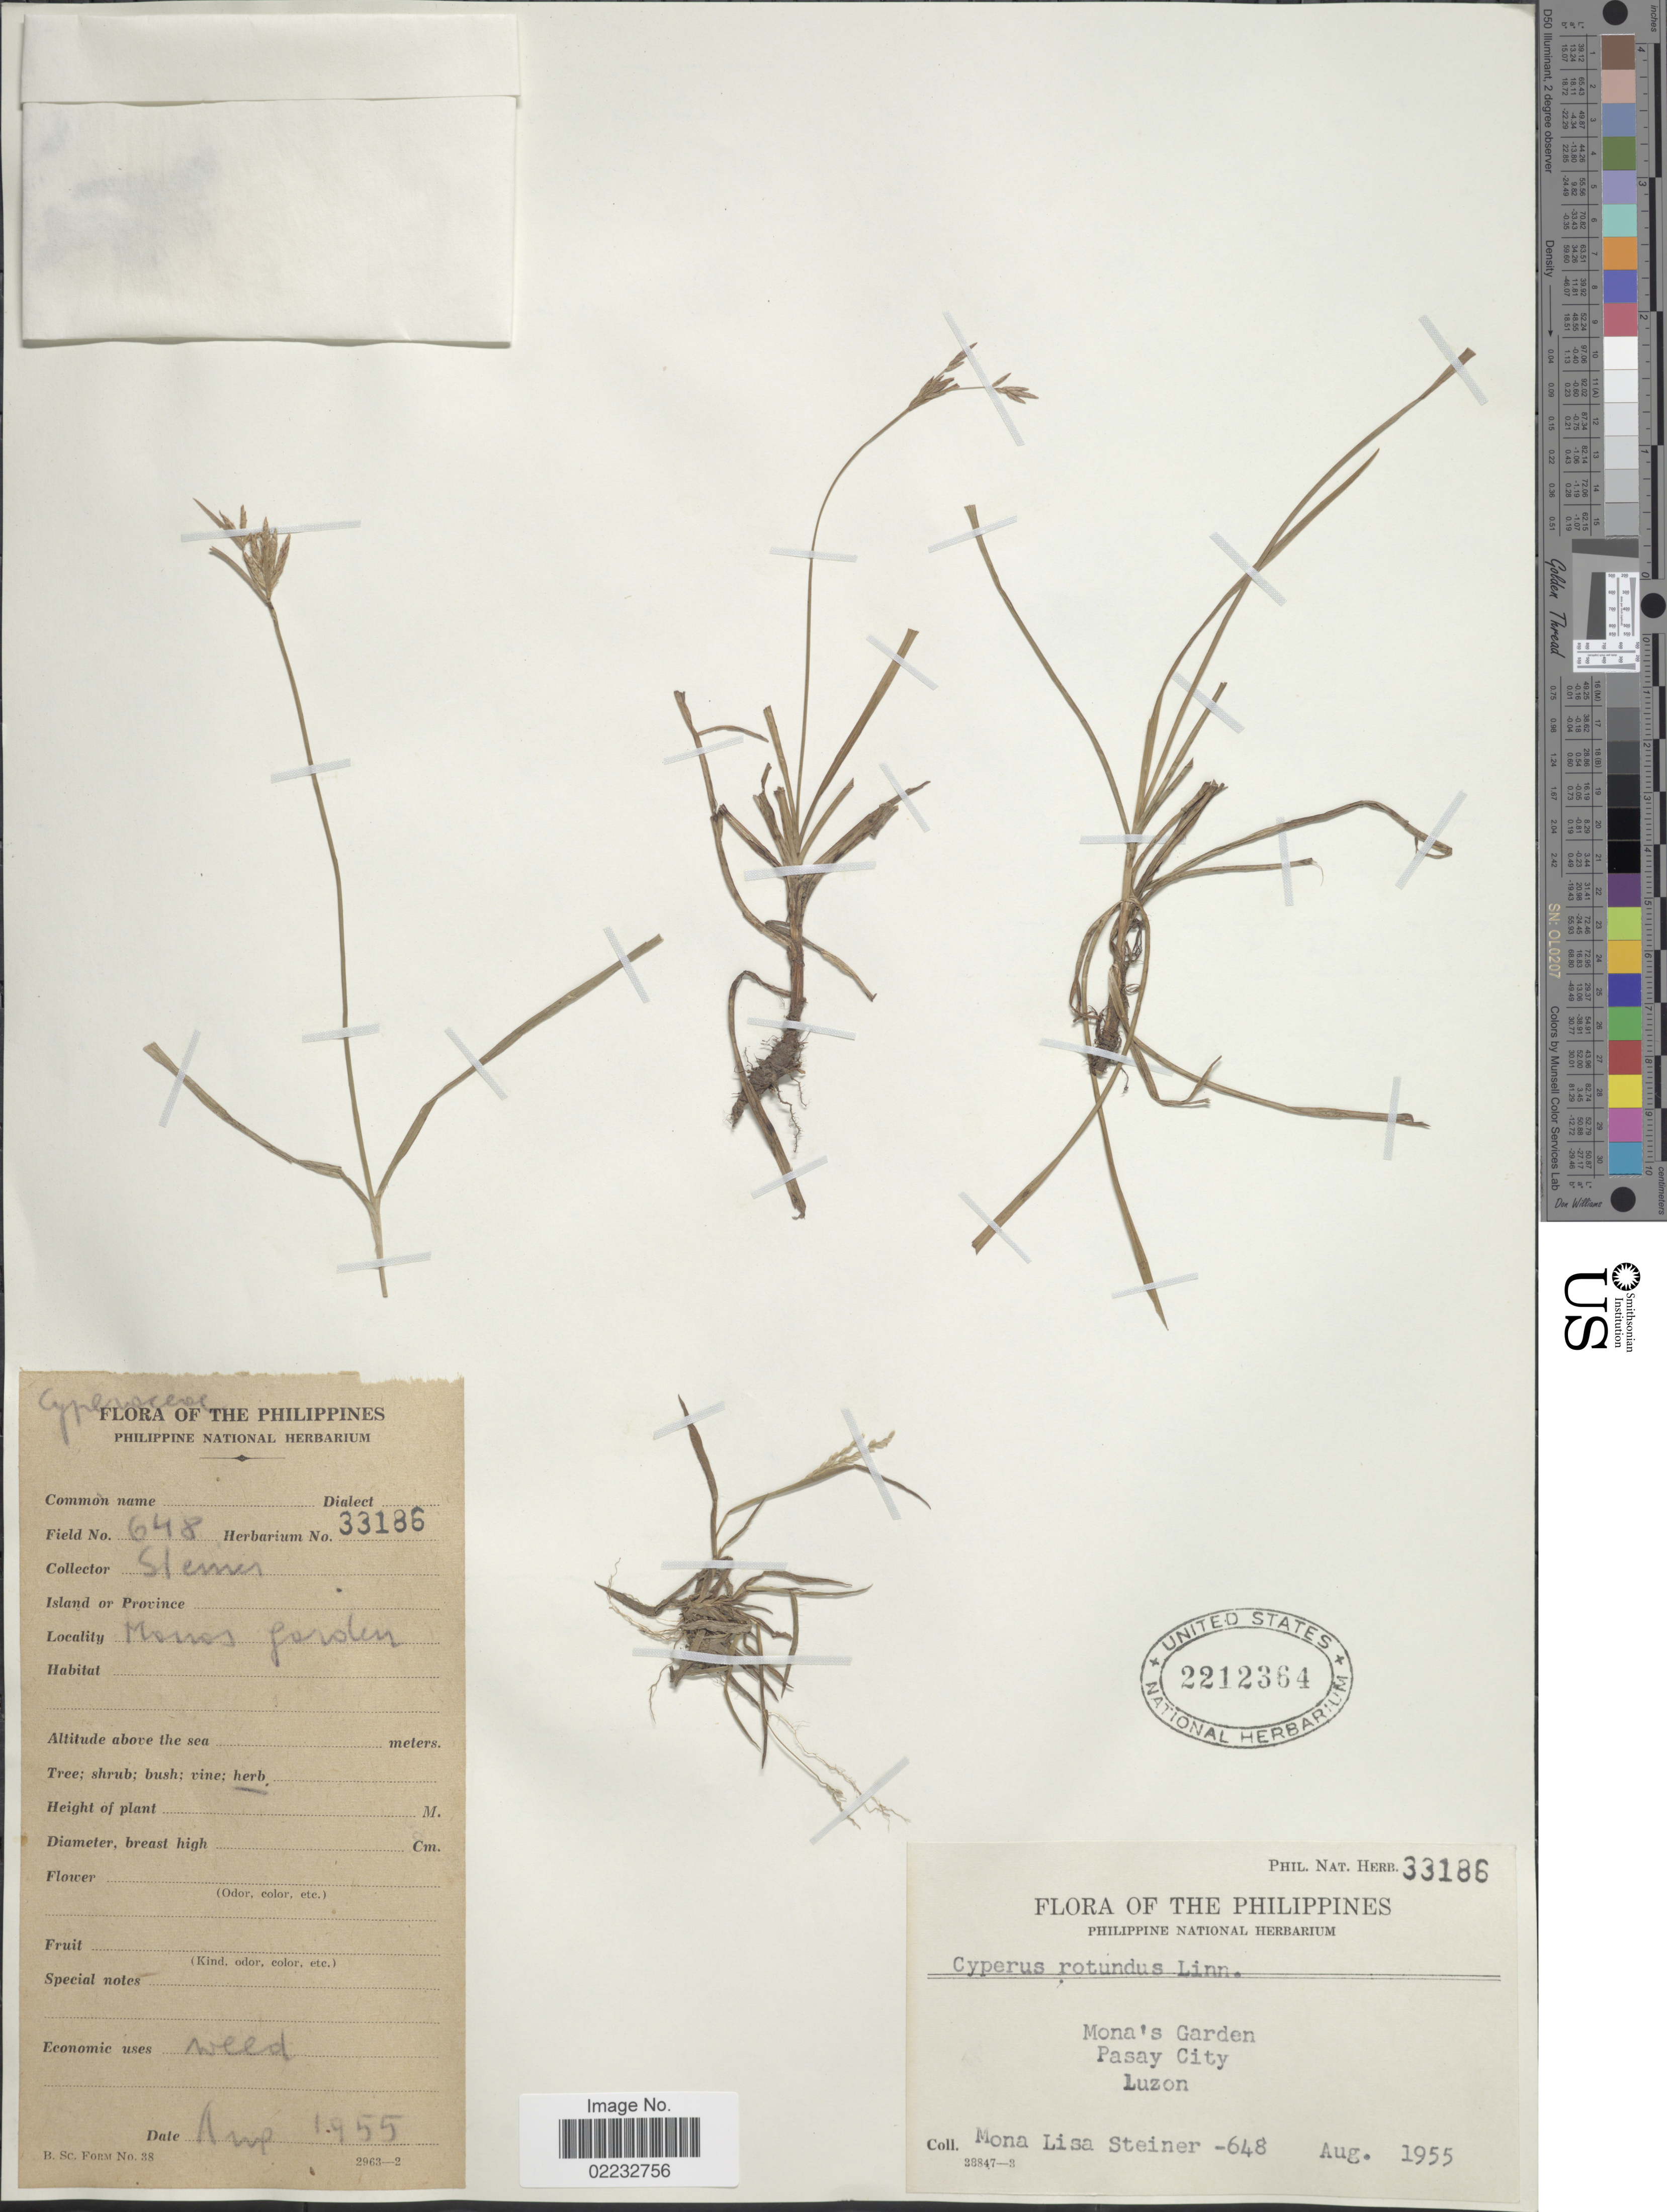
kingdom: Plantae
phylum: Tracheophyta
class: Liliopsida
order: Poales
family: Cyperaceae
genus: Cyperus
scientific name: Cyperus rotundus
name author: L.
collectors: M. Steiner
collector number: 648/Phil. Nat. Herb. 33186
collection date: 1955-08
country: Philippines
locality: Mona's Garden. Pasay City. Luzon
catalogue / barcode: US 2212364